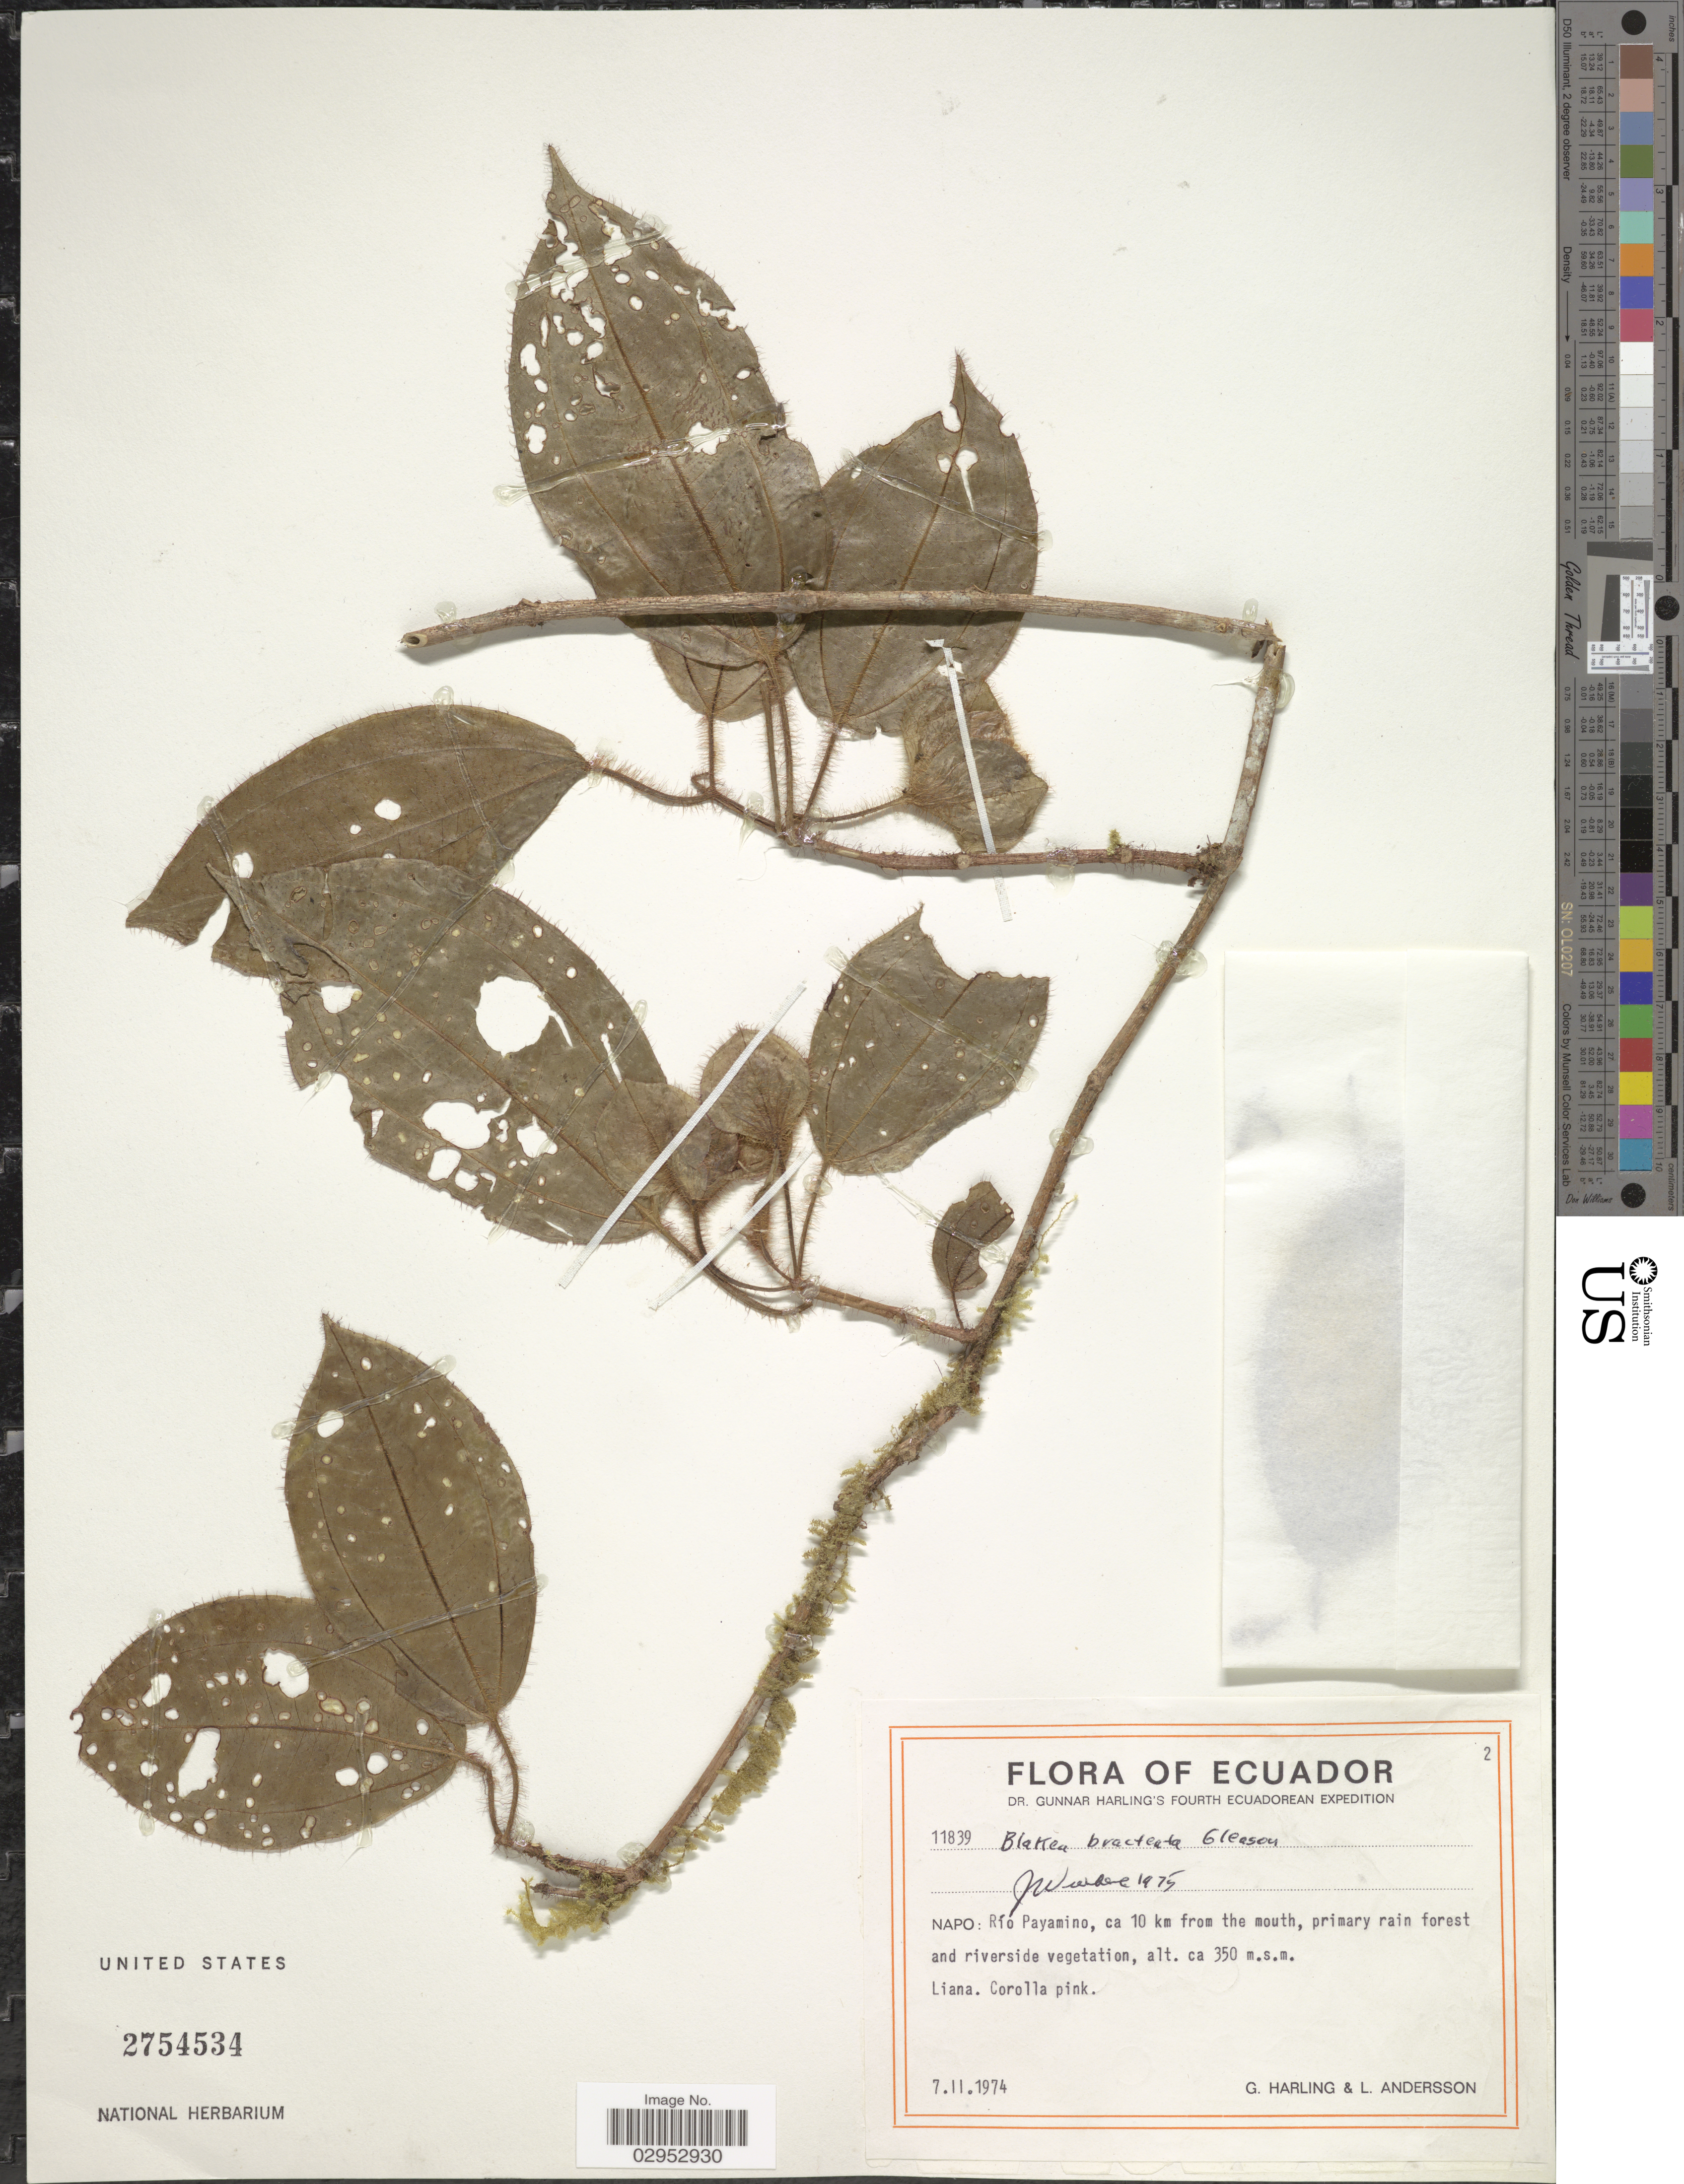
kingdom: Plantae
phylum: Tracheophyta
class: Magnoliopsida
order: Myrtales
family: Melastomataceae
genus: Blakea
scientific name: Blakea bracteata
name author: Gleason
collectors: G. Harling & L. Andersson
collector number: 11839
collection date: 1974-02-07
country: Ecuador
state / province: Napo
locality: Río Payamino, ca 10 km from the mouth.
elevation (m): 350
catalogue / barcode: US 2754534